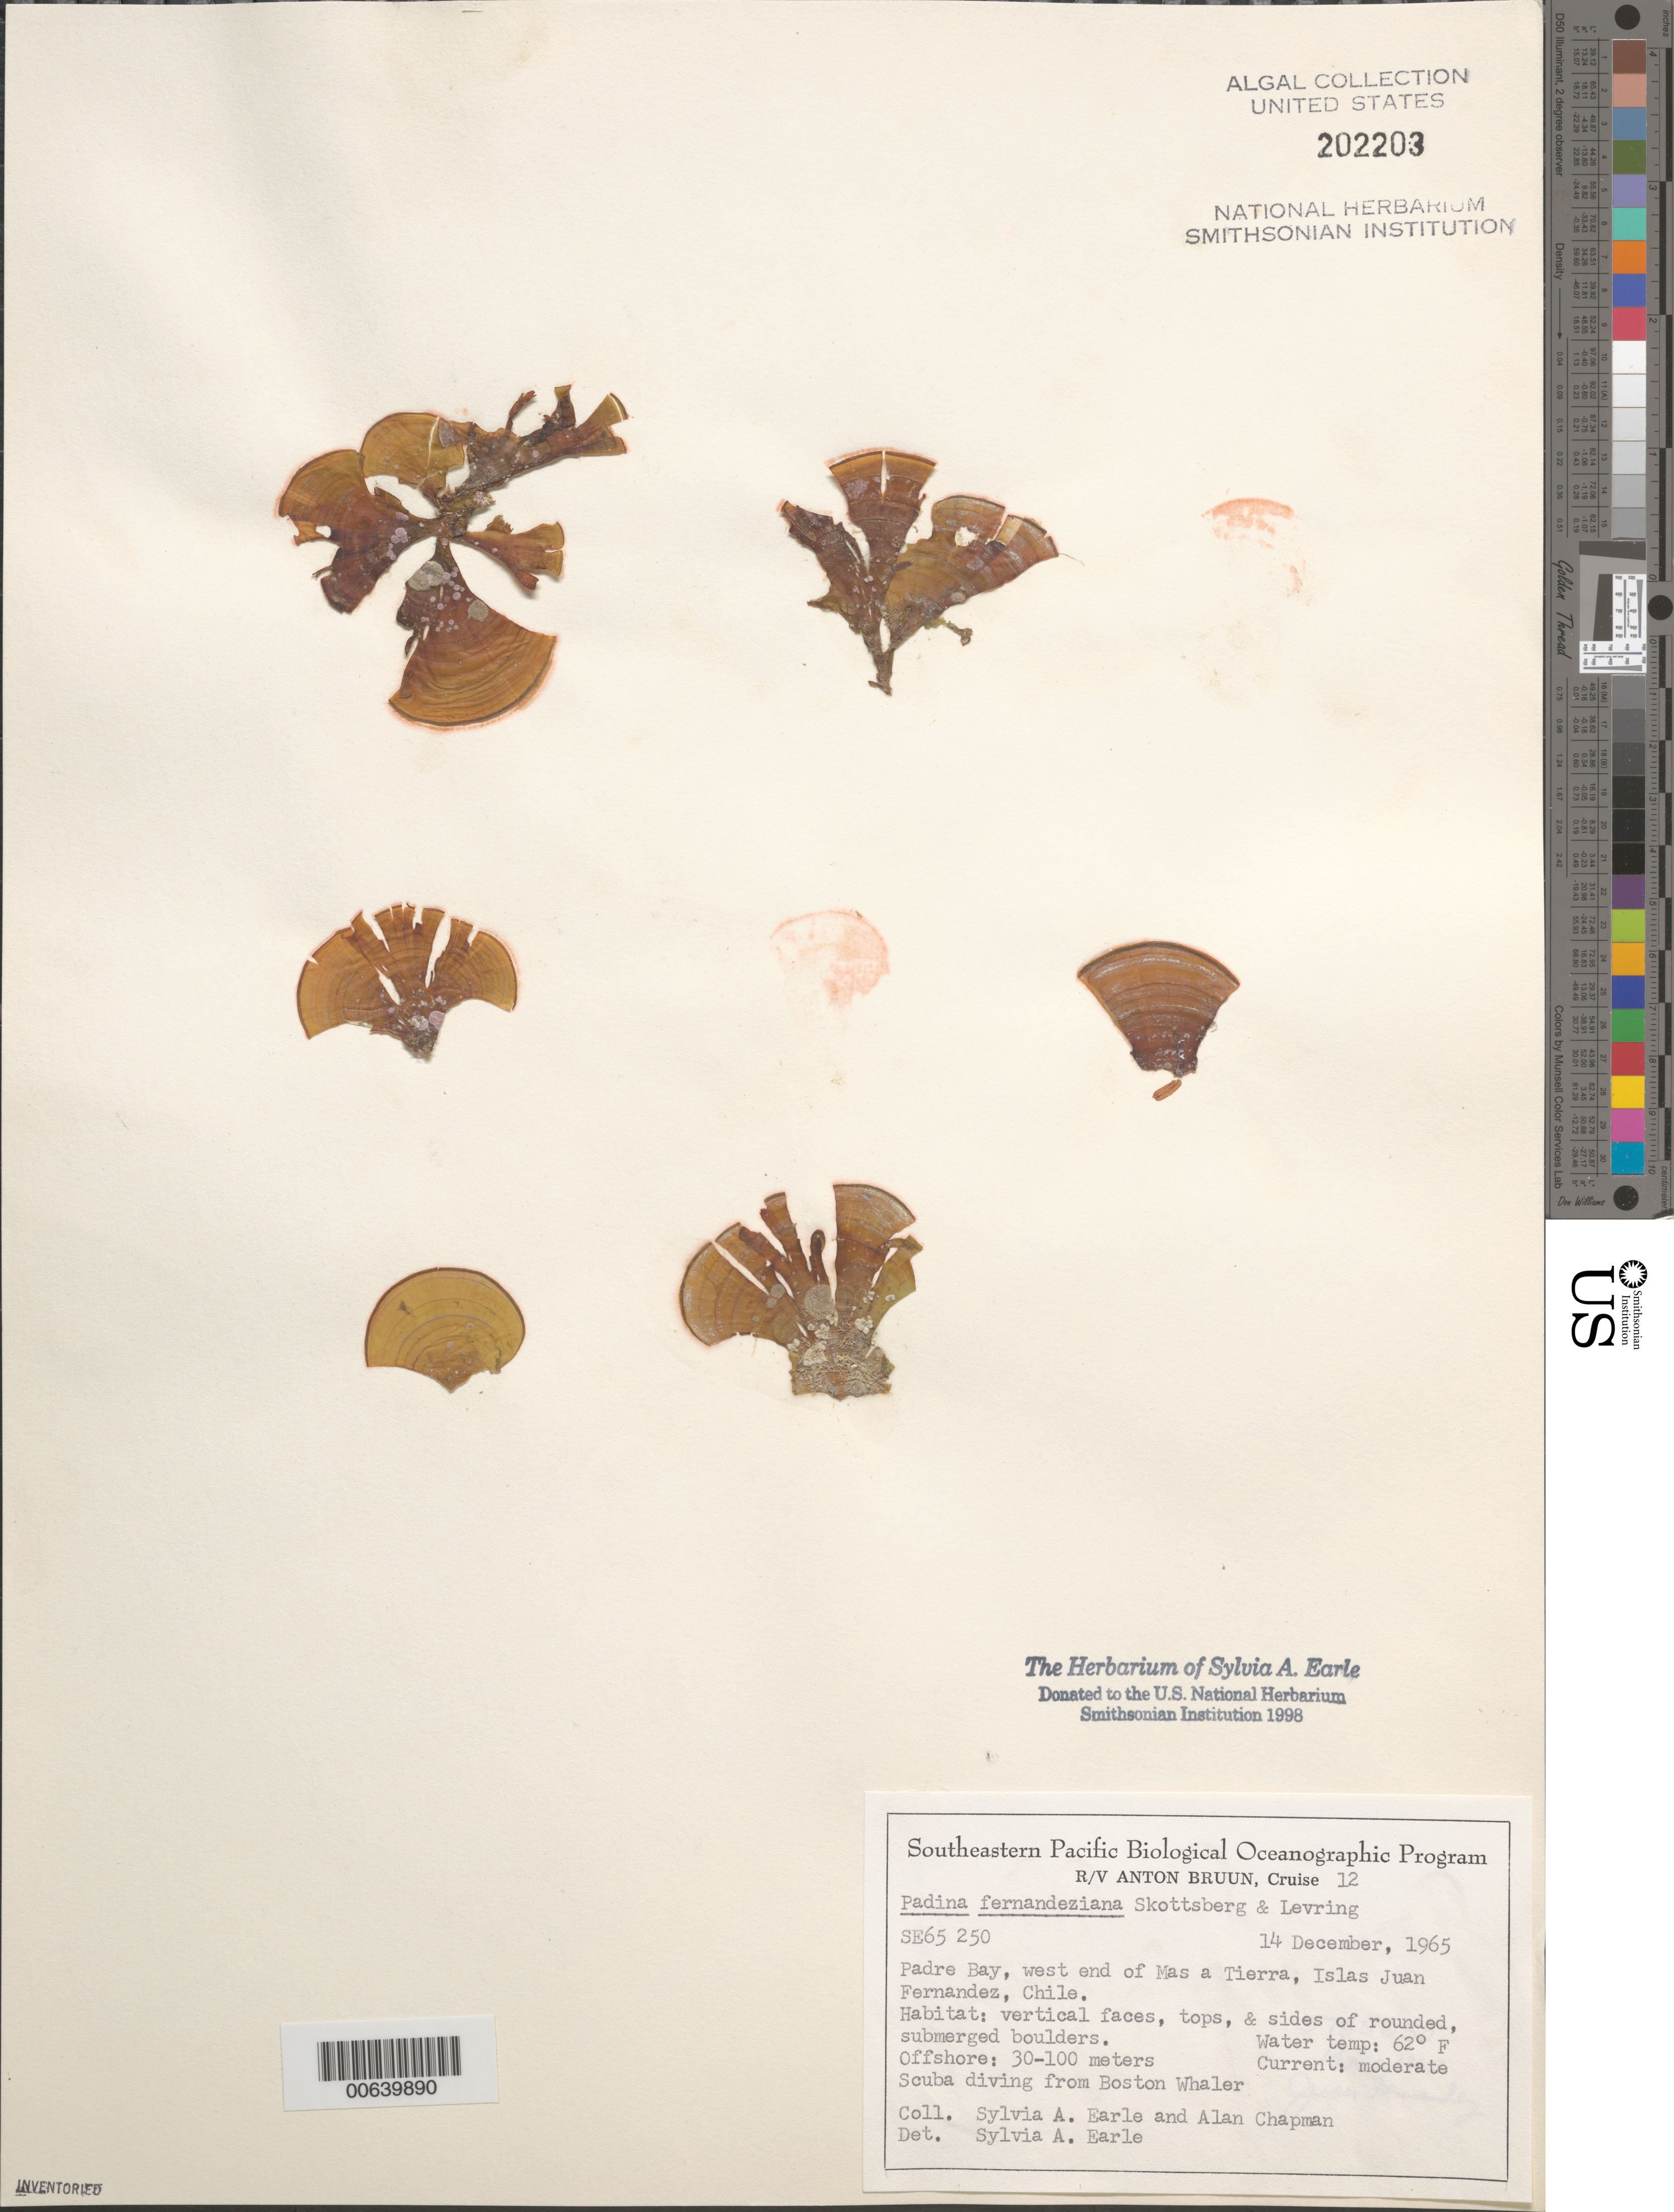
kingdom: Chromista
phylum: Ochrophyta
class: Phaeophyceae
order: Dictyotales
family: Dictyotaceae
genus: Padina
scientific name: Padina fernandeziana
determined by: Earle, S. A.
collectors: S. A. Earle & A. Chapman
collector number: SE 65250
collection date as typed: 14 Dec 1965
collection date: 1965-12-14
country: Chile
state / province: Valparaíso (V)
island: Isla Más a Tierra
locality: Padre Bay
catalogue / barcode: US 202203